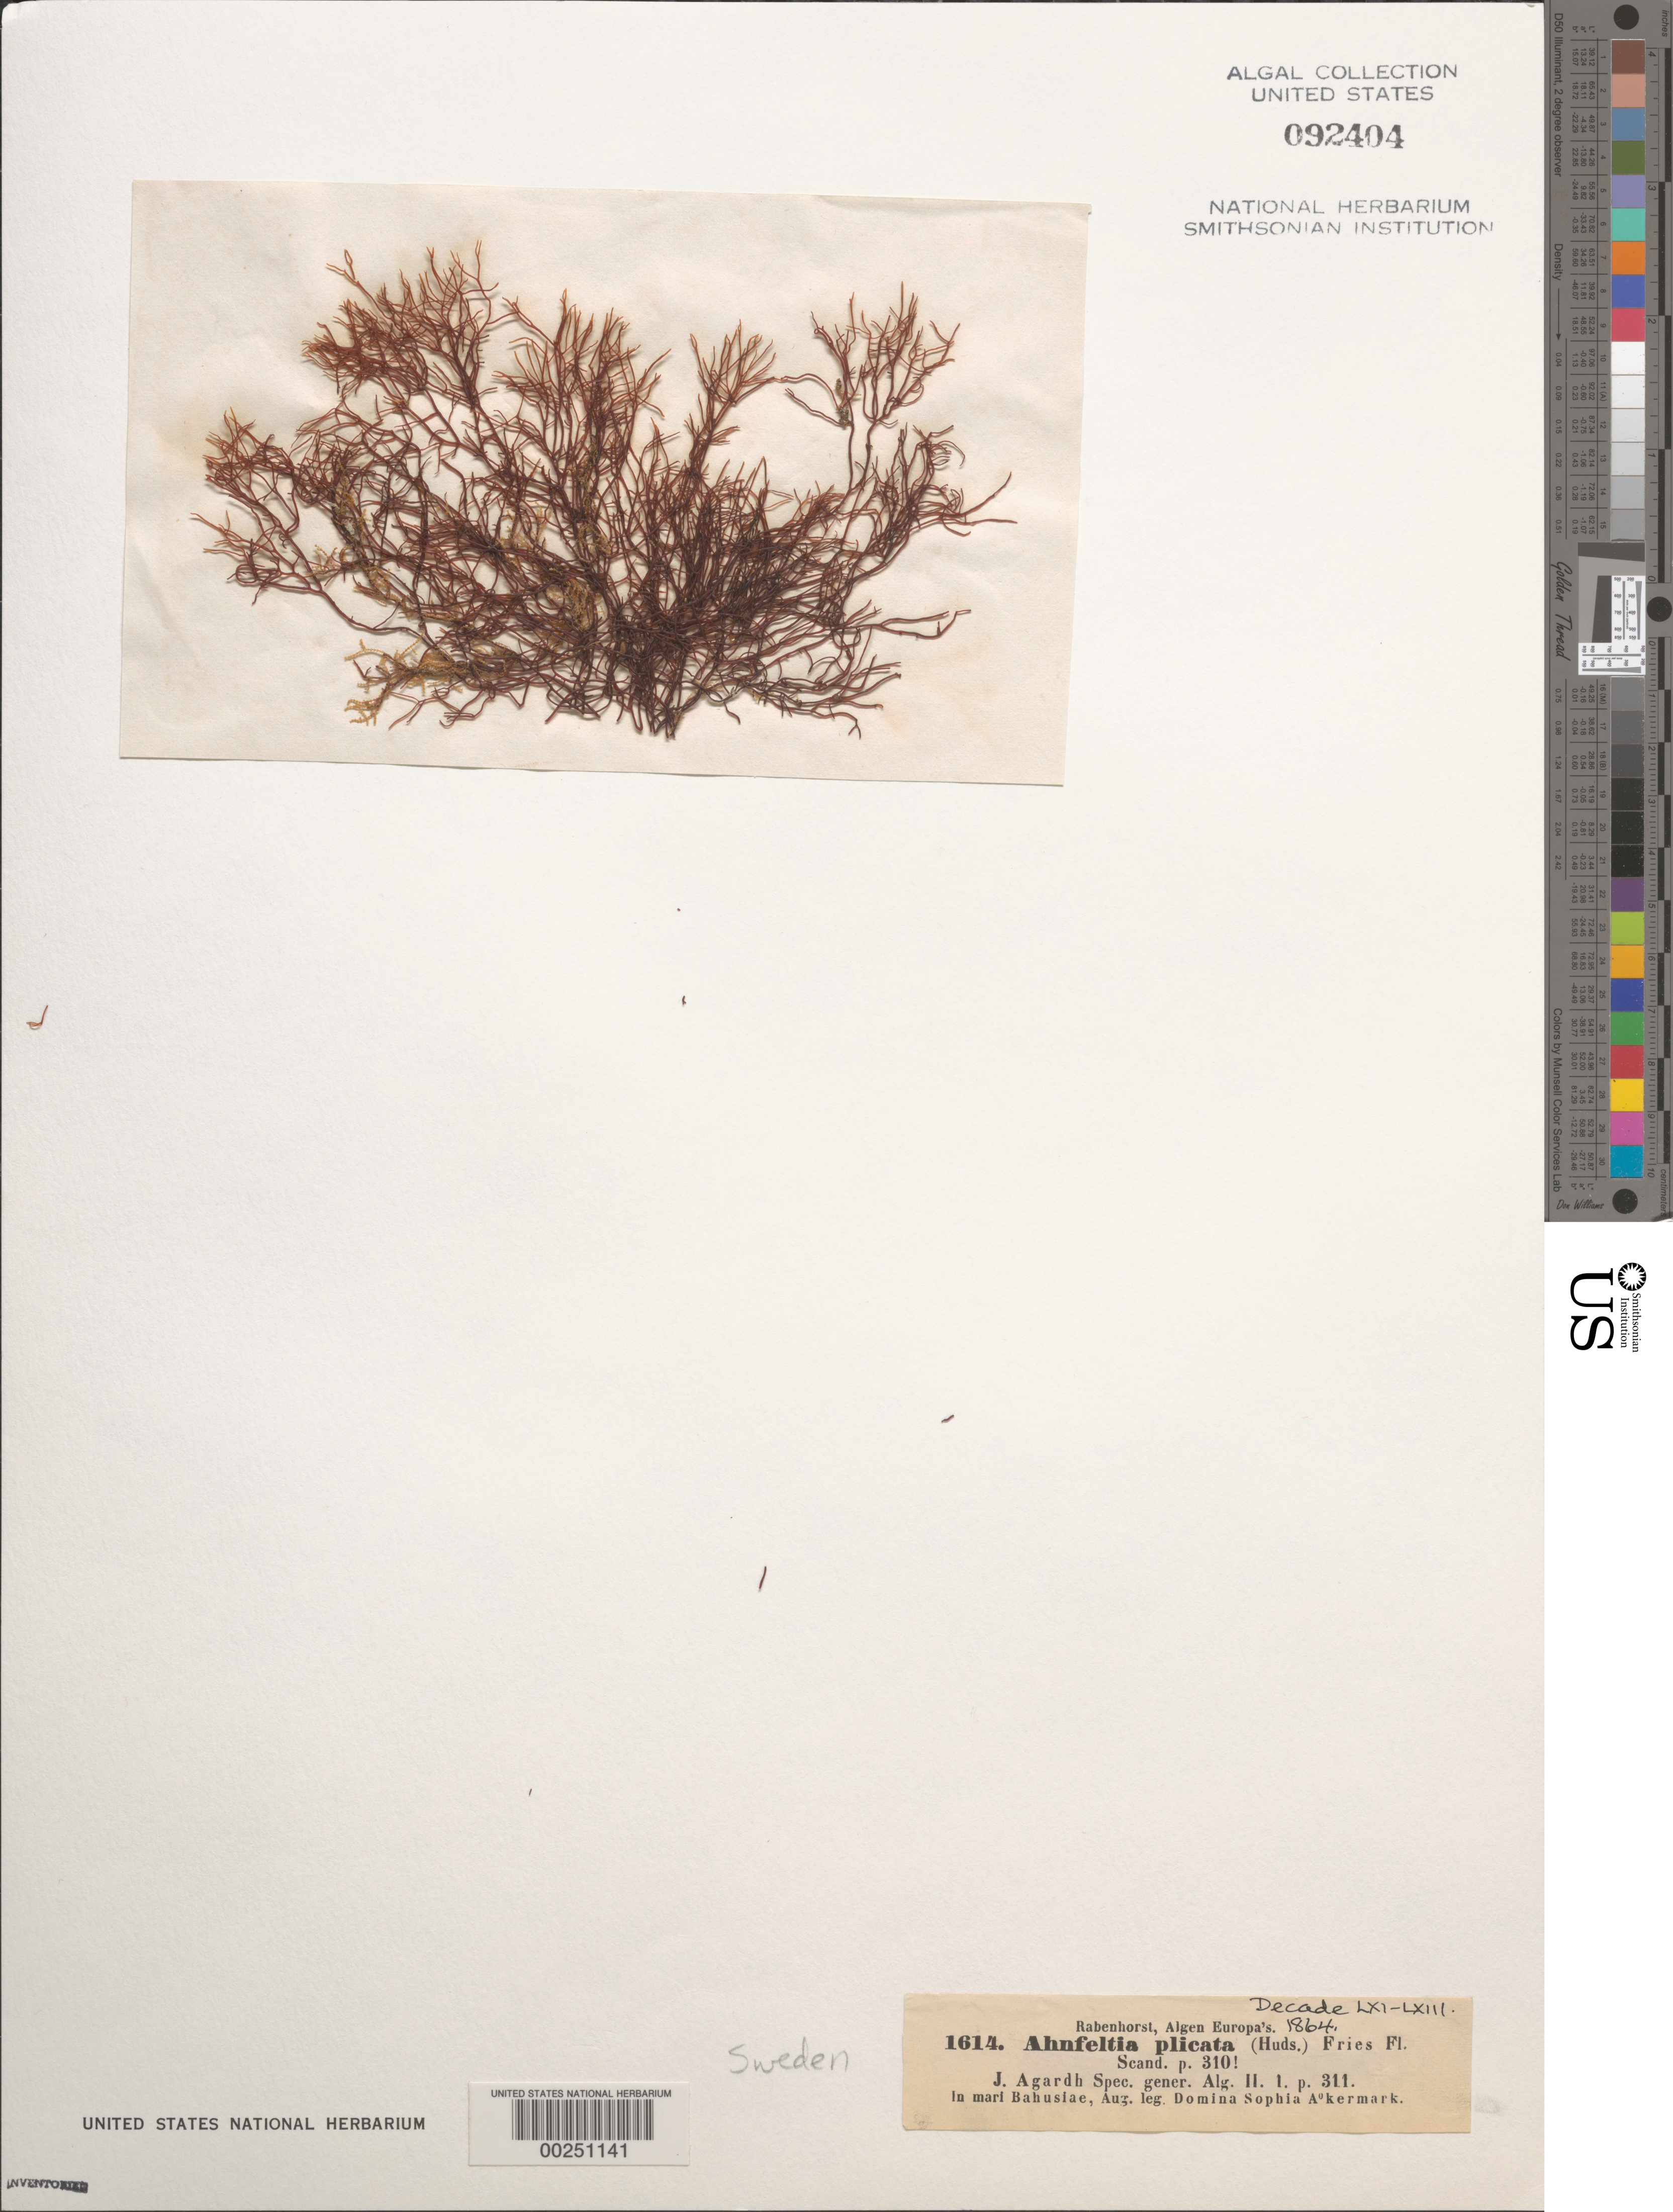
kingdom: Plantae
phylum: Rhodophyta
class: Florideophyceae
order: Ahnfeltiales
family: Ahnfeltiaceae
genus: Ahnfeltia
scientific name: Ahnfeltia plicata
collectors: S. Akermark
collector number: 1614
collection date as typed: Aug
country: Sweden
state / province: Västra Götaland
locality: Bohus Bay (mari bahusiae)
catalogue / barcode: US 92404